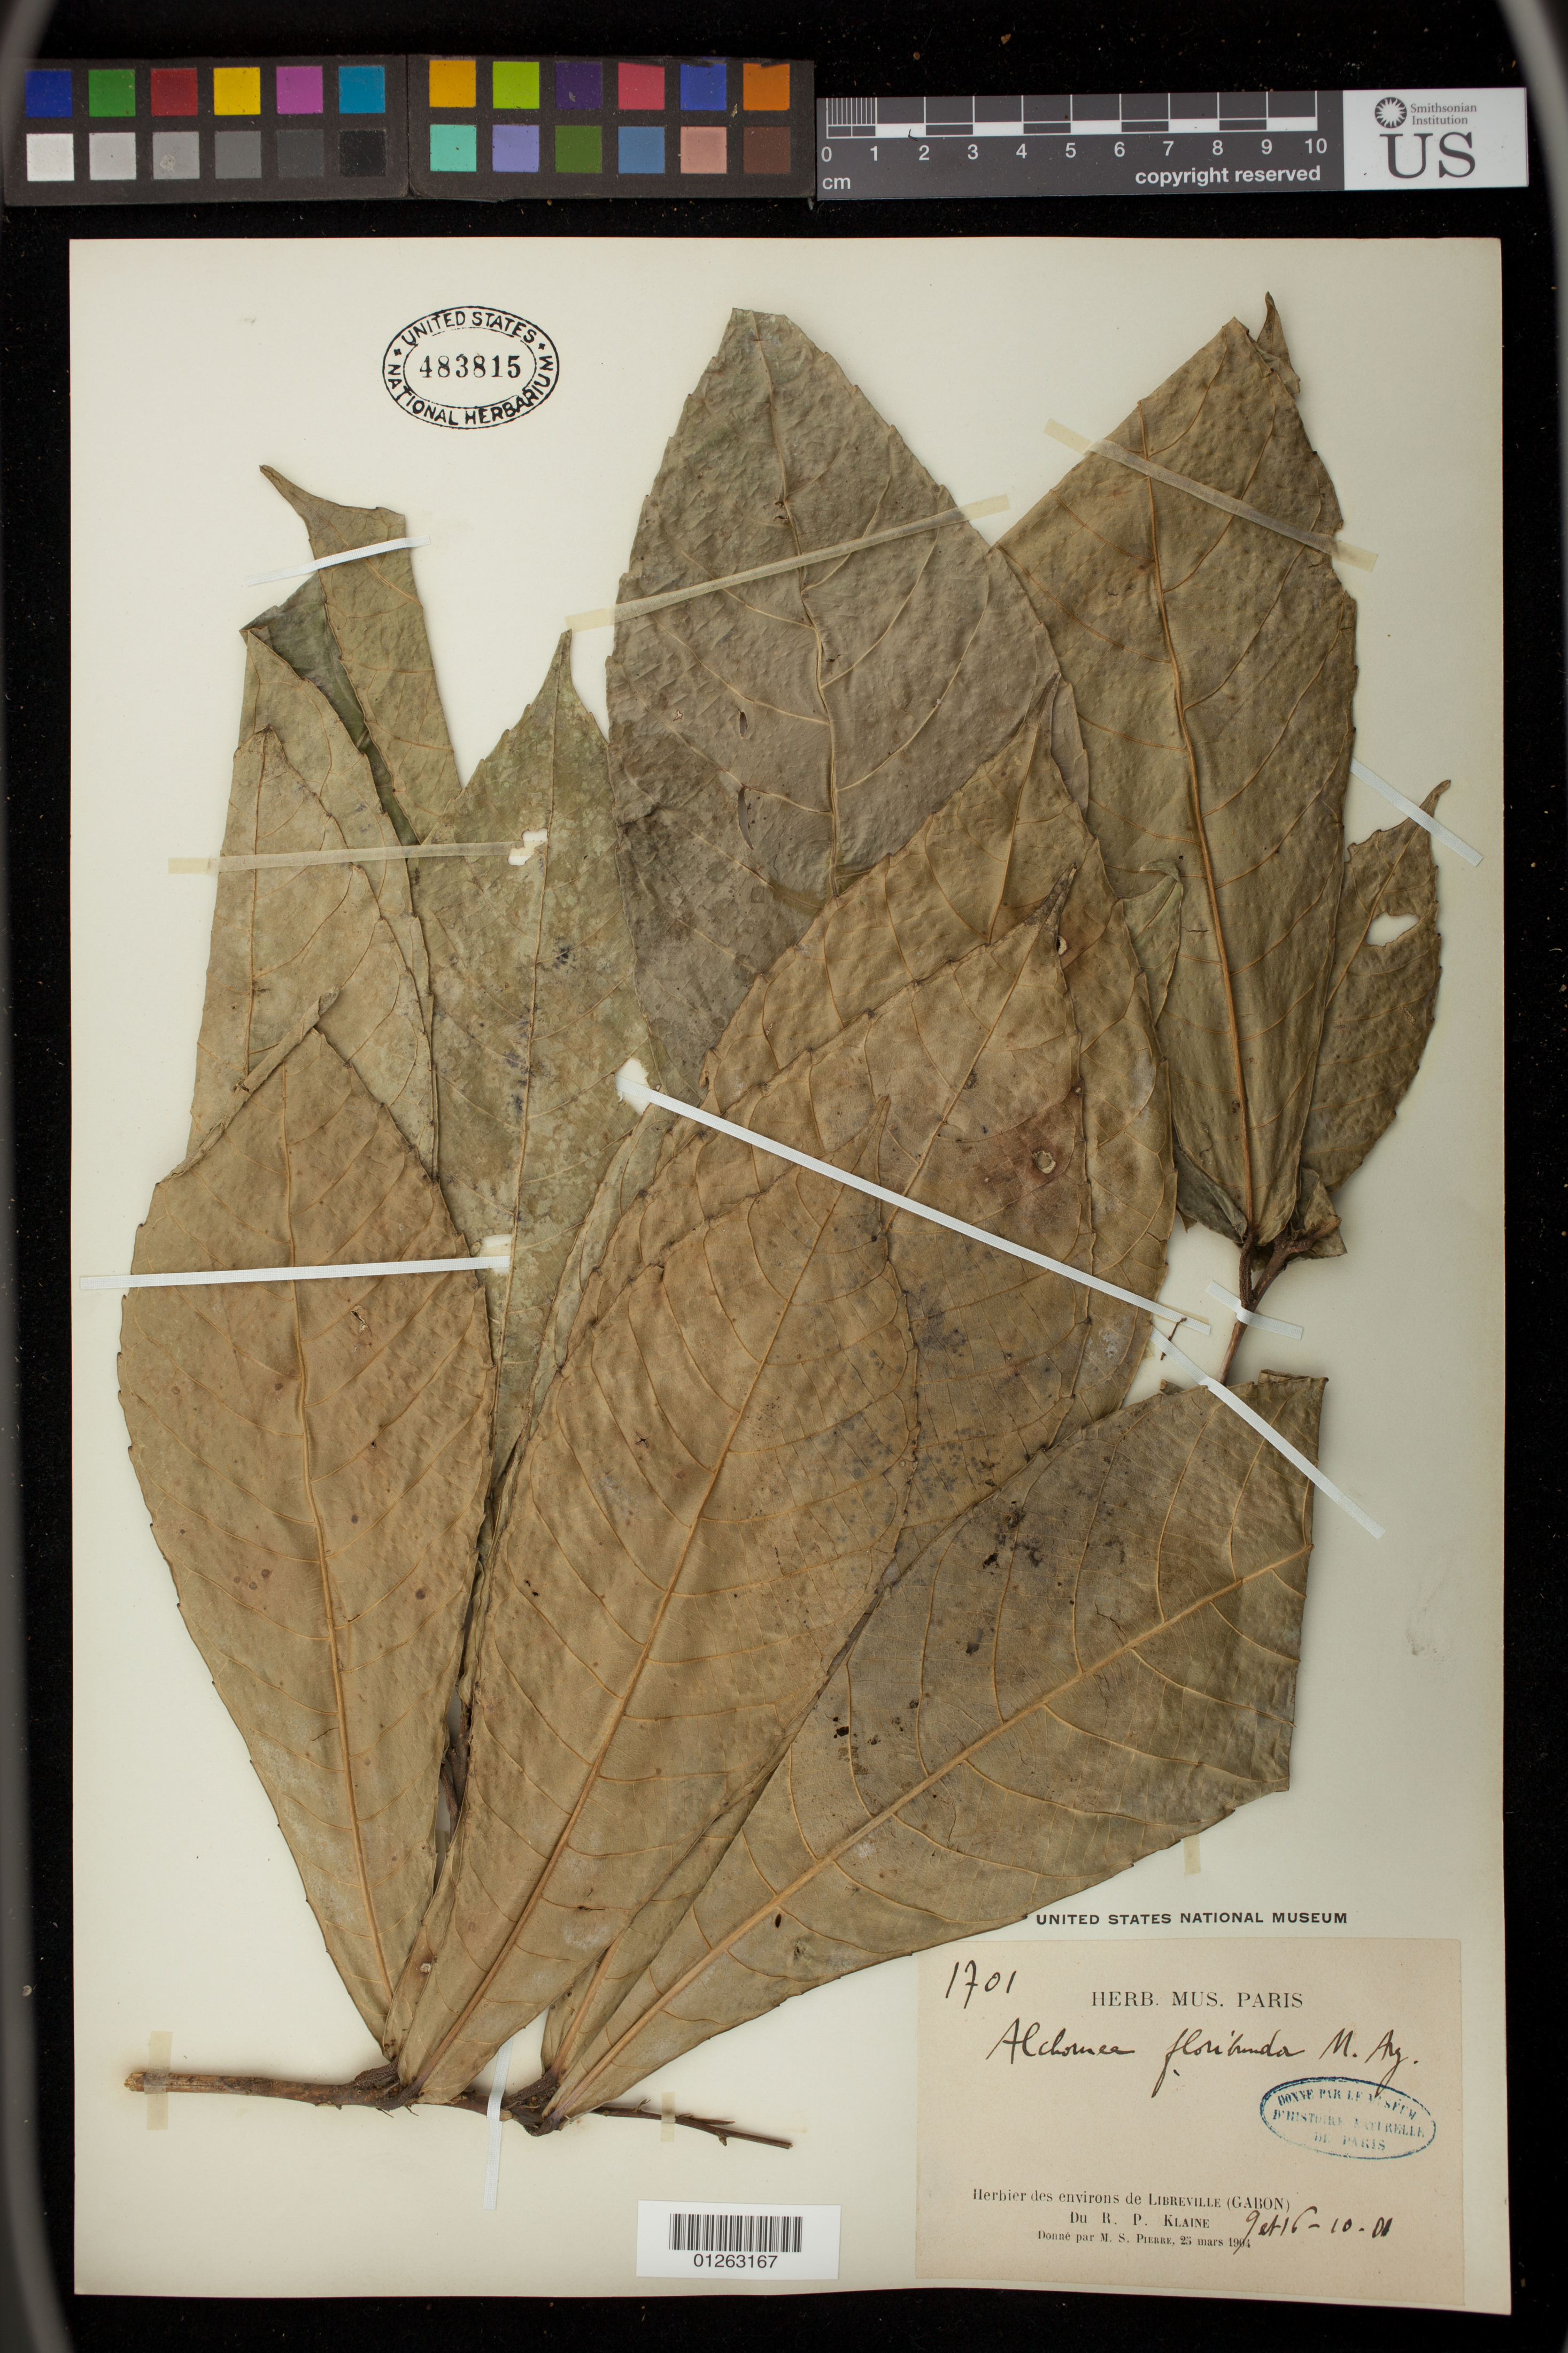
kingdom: Plantae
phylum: Tracheophyta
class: Magnoliopsida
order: Malpighiales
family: Euphorbiaceae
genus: Alchornea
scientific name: Alchornea floribunda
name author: Müll. Arg.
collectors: R. Klaine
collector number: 1701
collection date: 1901-10-09/1901-10-16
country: Gabon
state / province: Estuaire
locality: Libreville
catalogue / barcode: US 483815